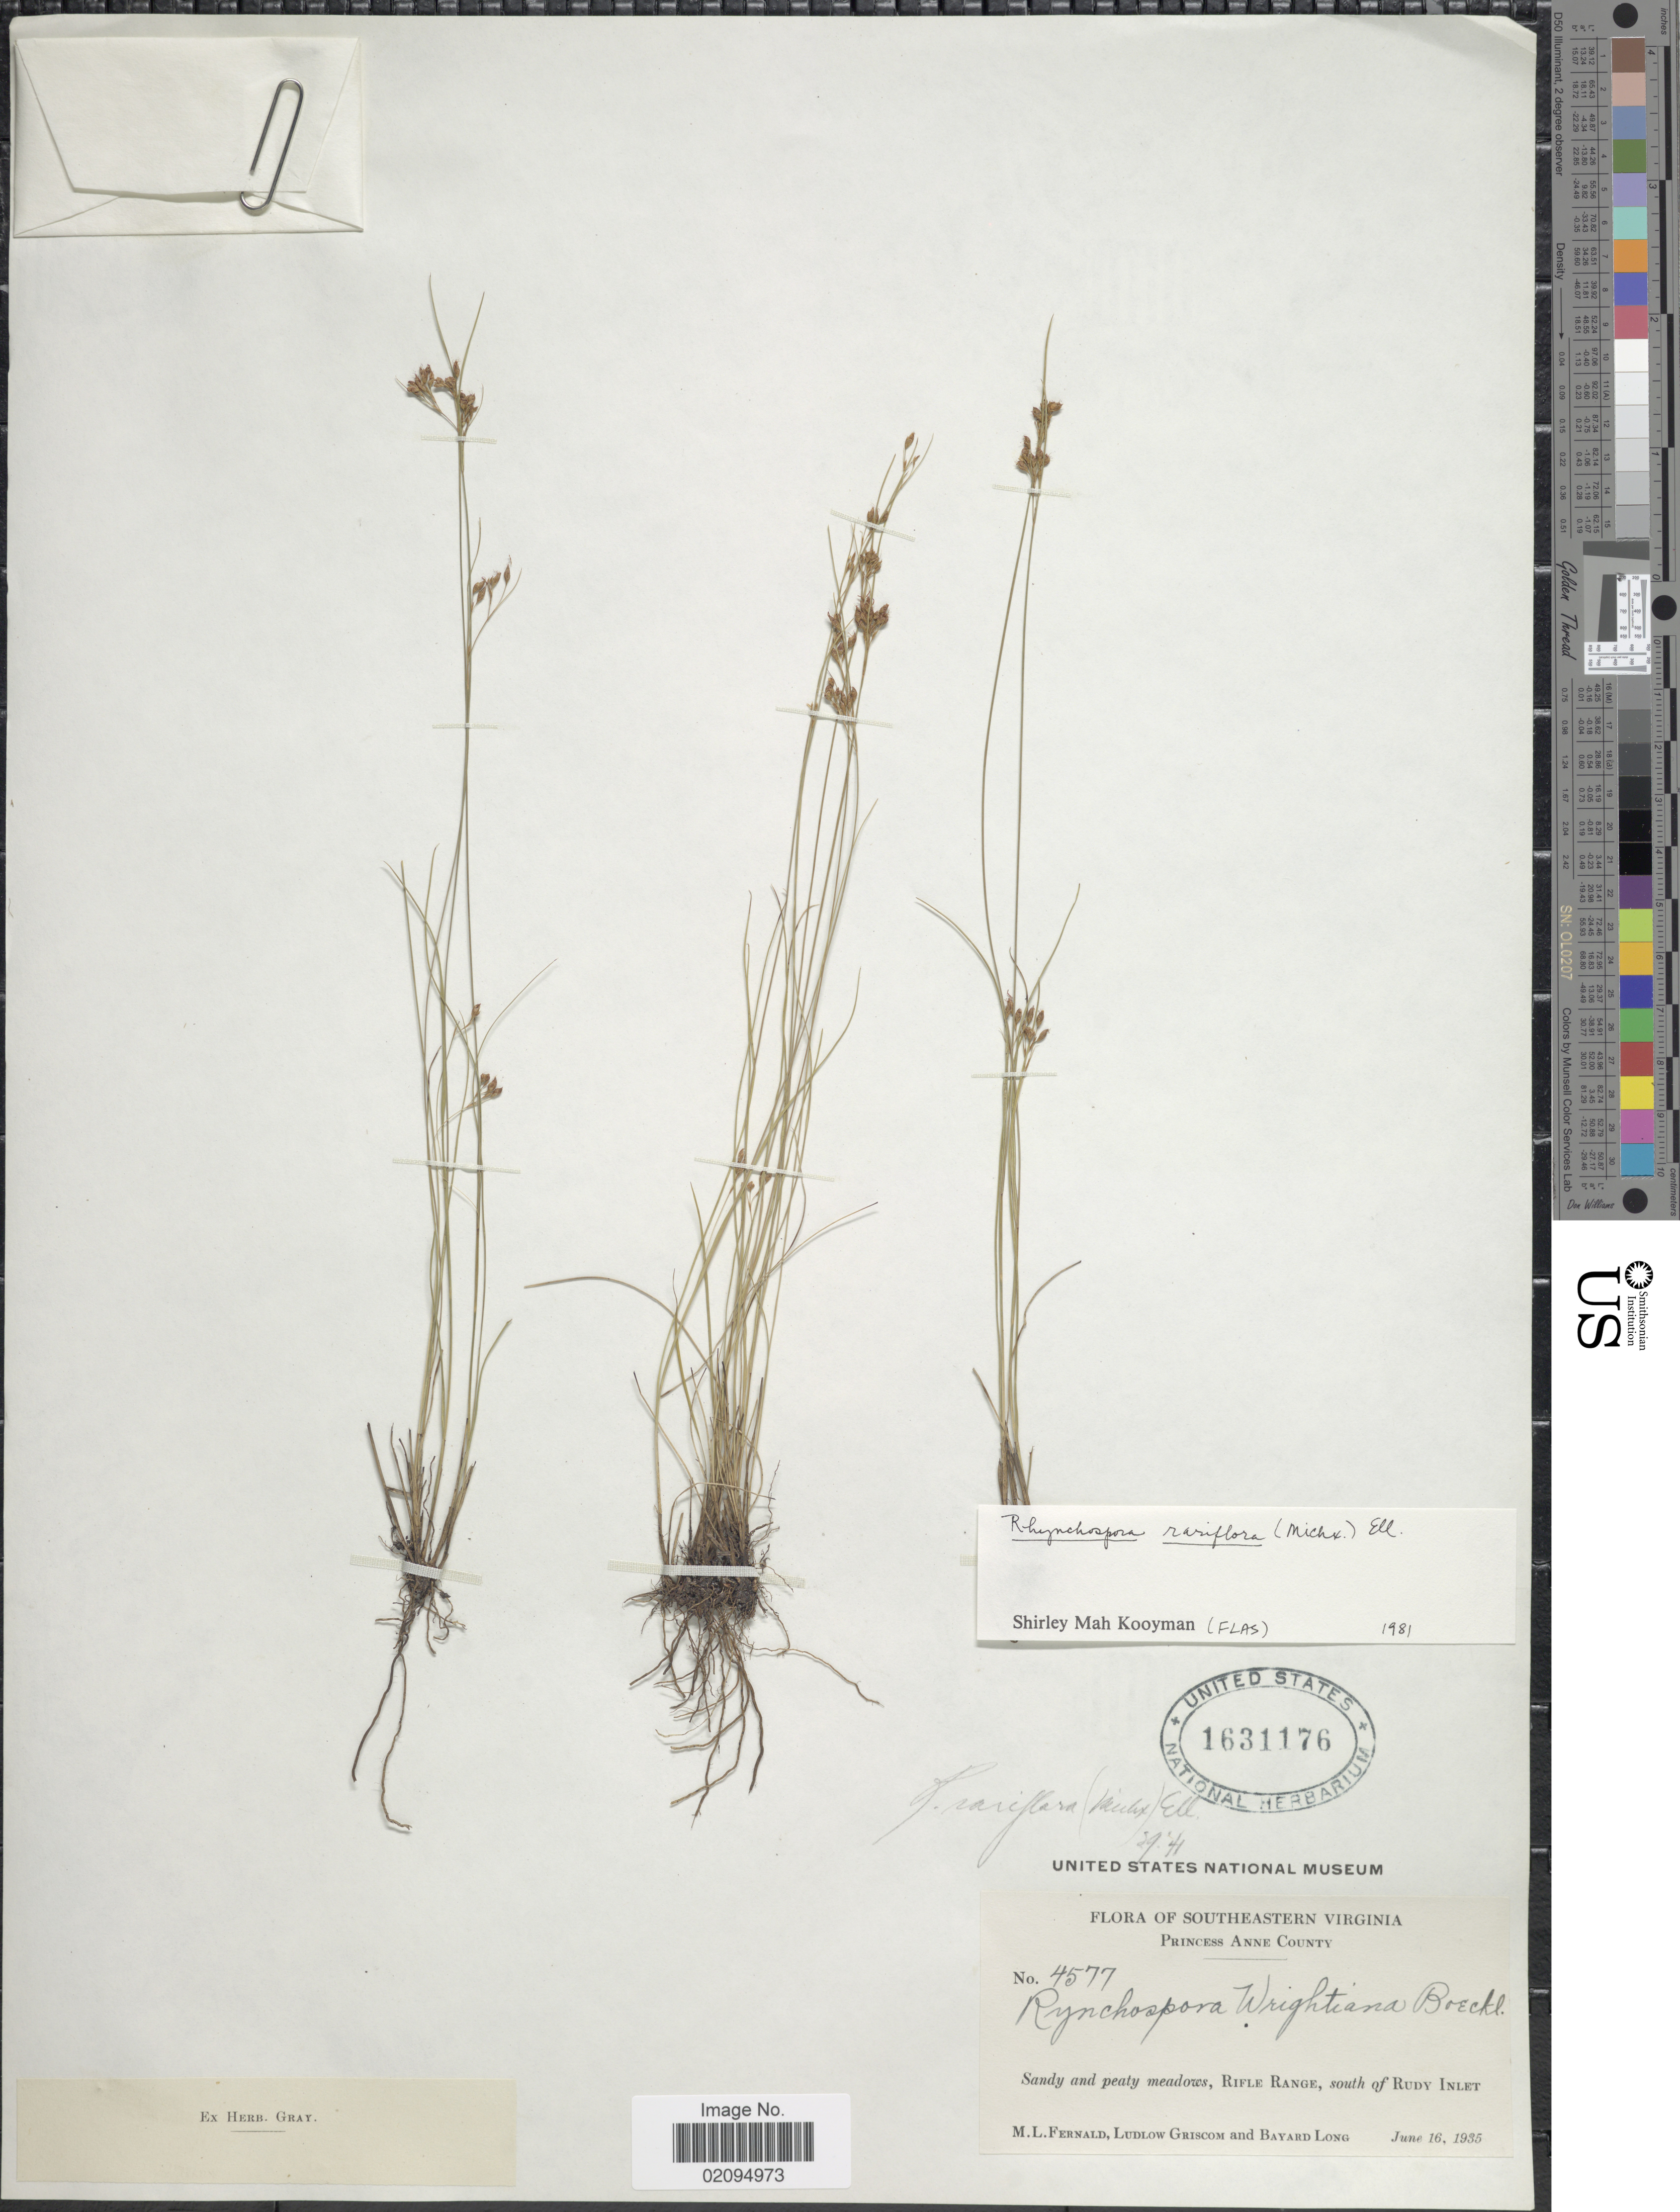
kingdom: Plantae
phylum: Tracheophyta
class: Liliopsida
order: Poales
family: Cyperaceae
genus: Rhynchospora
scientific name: Rhynchospora rariflora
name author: (Michx.) Elliott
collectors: M. L. Fernald, L. Griscom & B. Long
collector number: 4577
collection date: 1935-06-16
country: United States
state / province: Virginia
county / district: City of Virginia Beach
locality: Southeastern Virginia, Princess Anne (=historic county name) County. Rifle Range, south of Rudy Inlet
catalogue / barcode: US 1631176